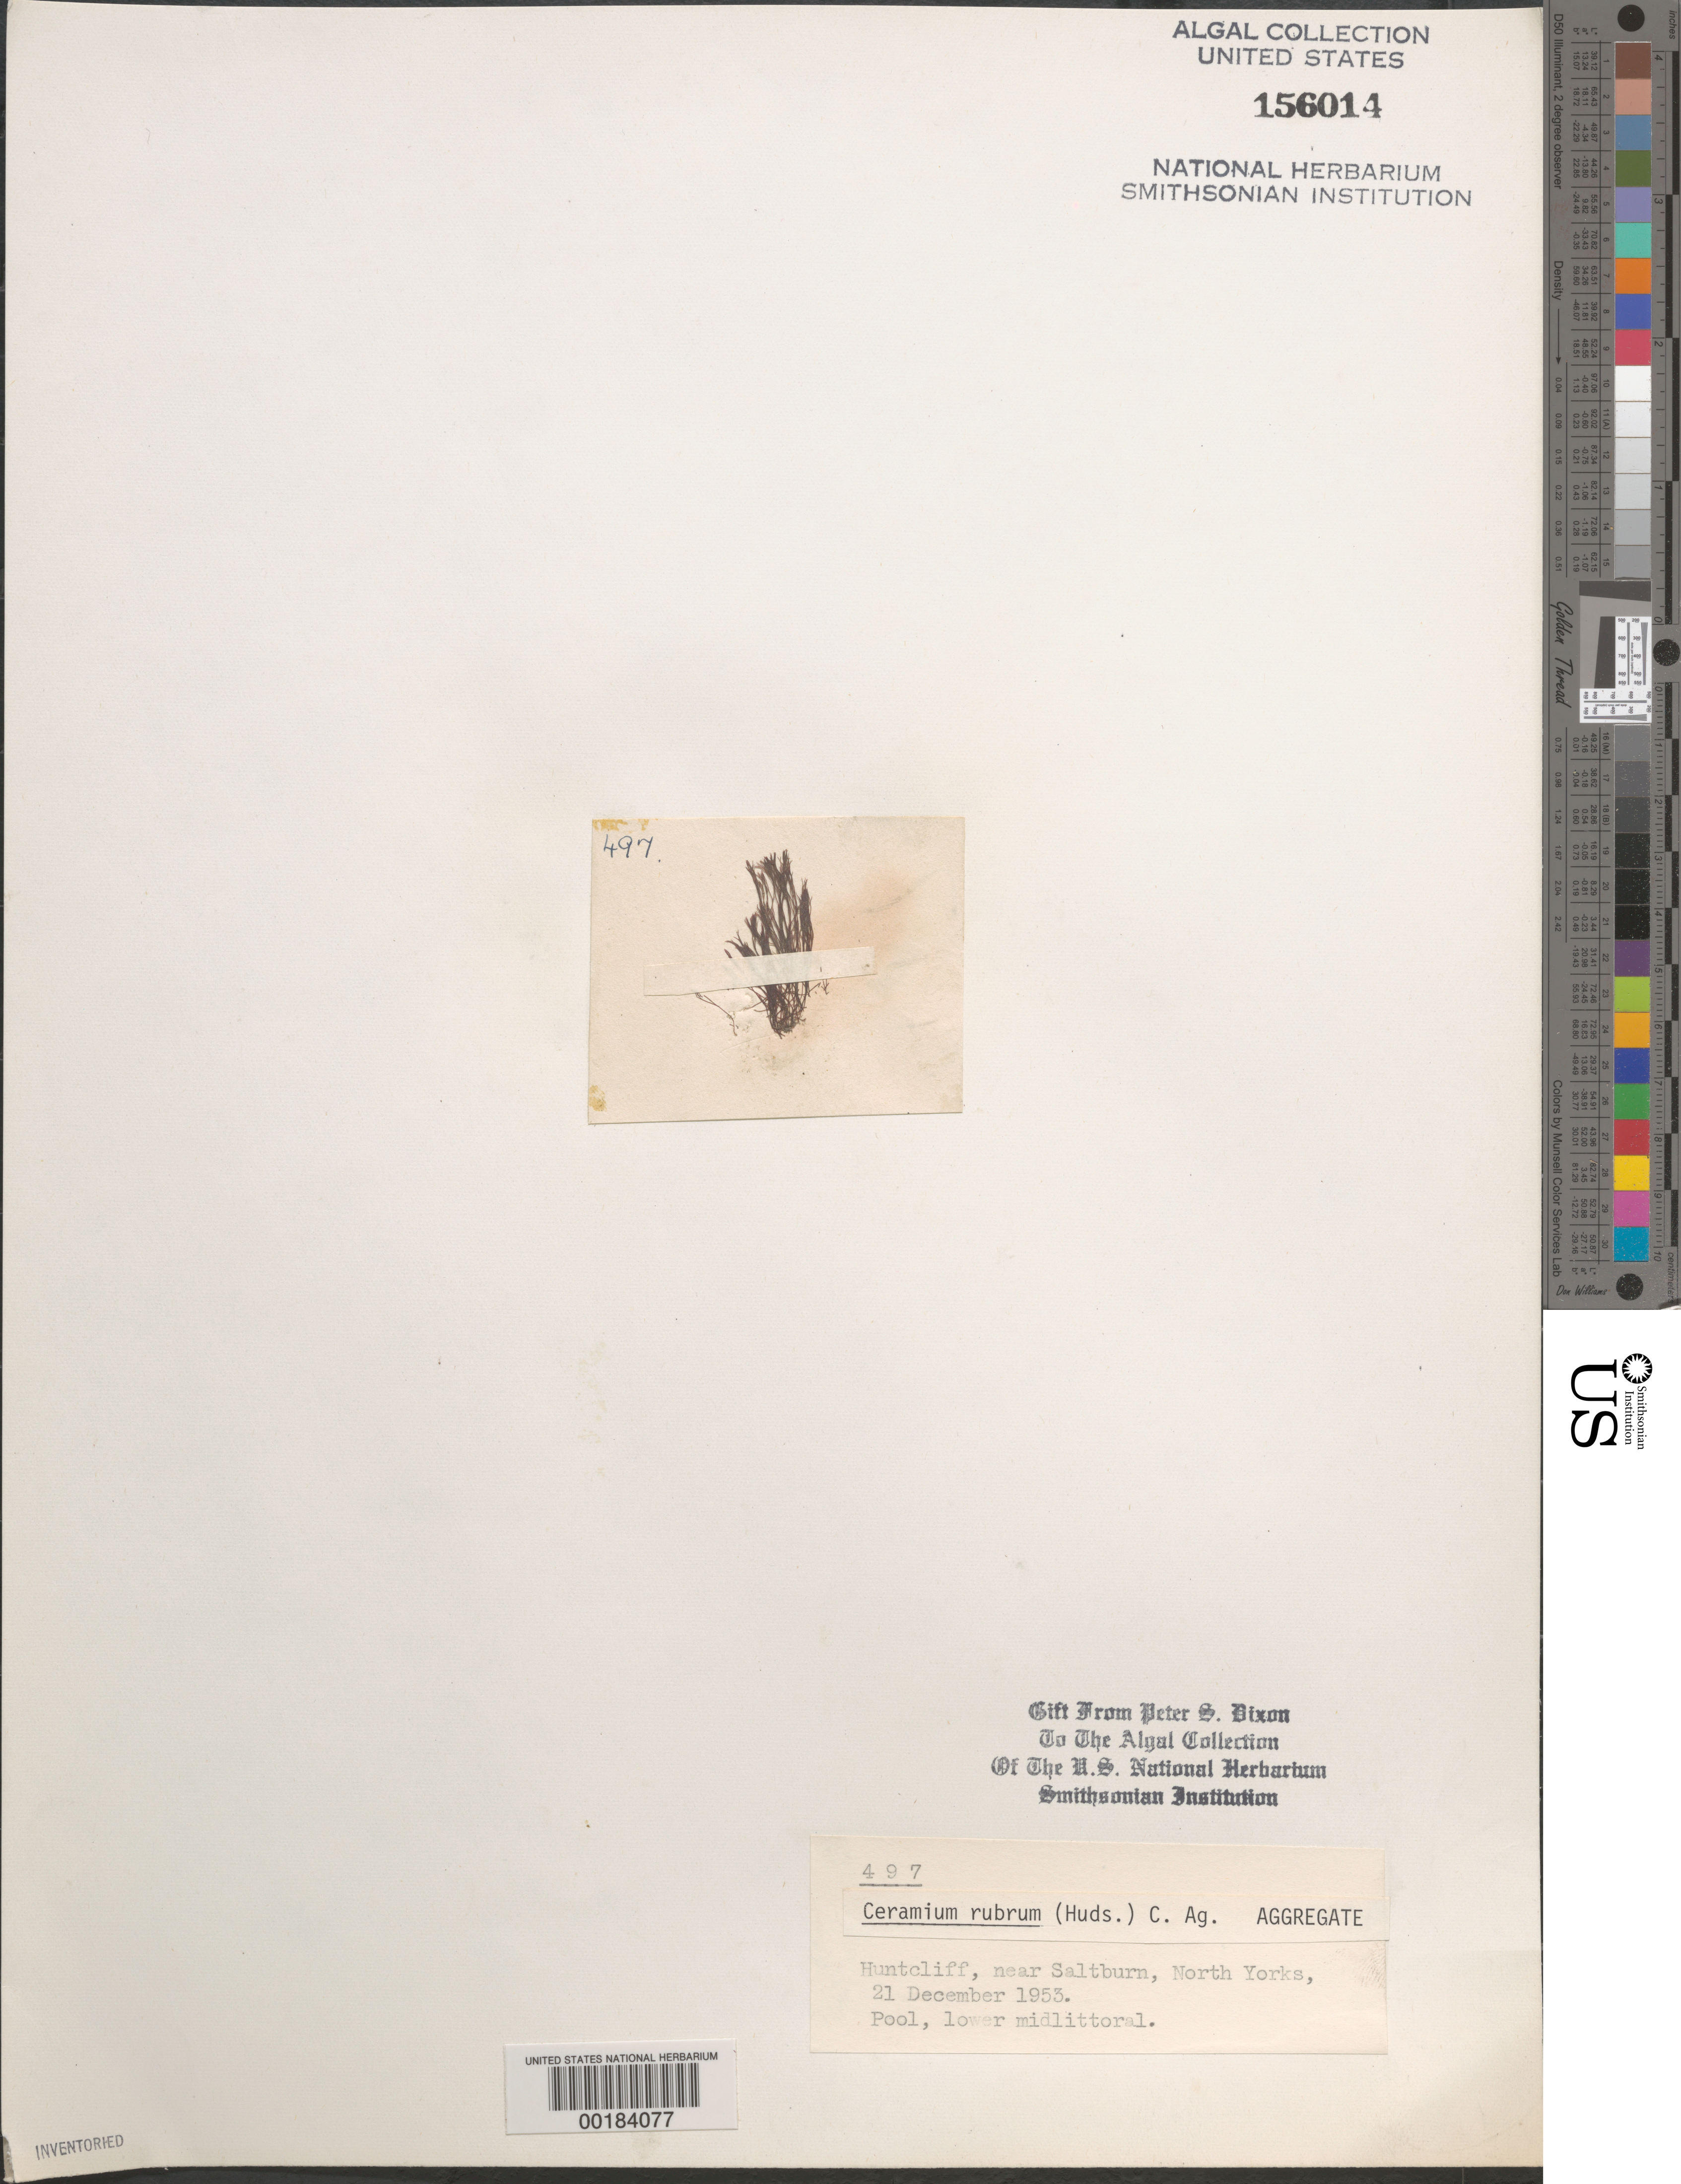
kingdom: Plantae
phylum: Rhodophyta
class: Florideophyceae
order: Ceramiales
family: Ceramiaceae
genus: Ceramium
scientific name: Ceramium rubrum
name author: C. Agardh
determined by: Dixon, P. S.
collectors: P. S. Dixon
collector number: PSD 497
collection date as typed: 21 Dec 1953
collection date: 1953-12-21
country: United Kingdom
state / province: England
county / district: North Yorkshire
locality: Huntcliff, near Saltburn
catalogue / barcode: US 156014